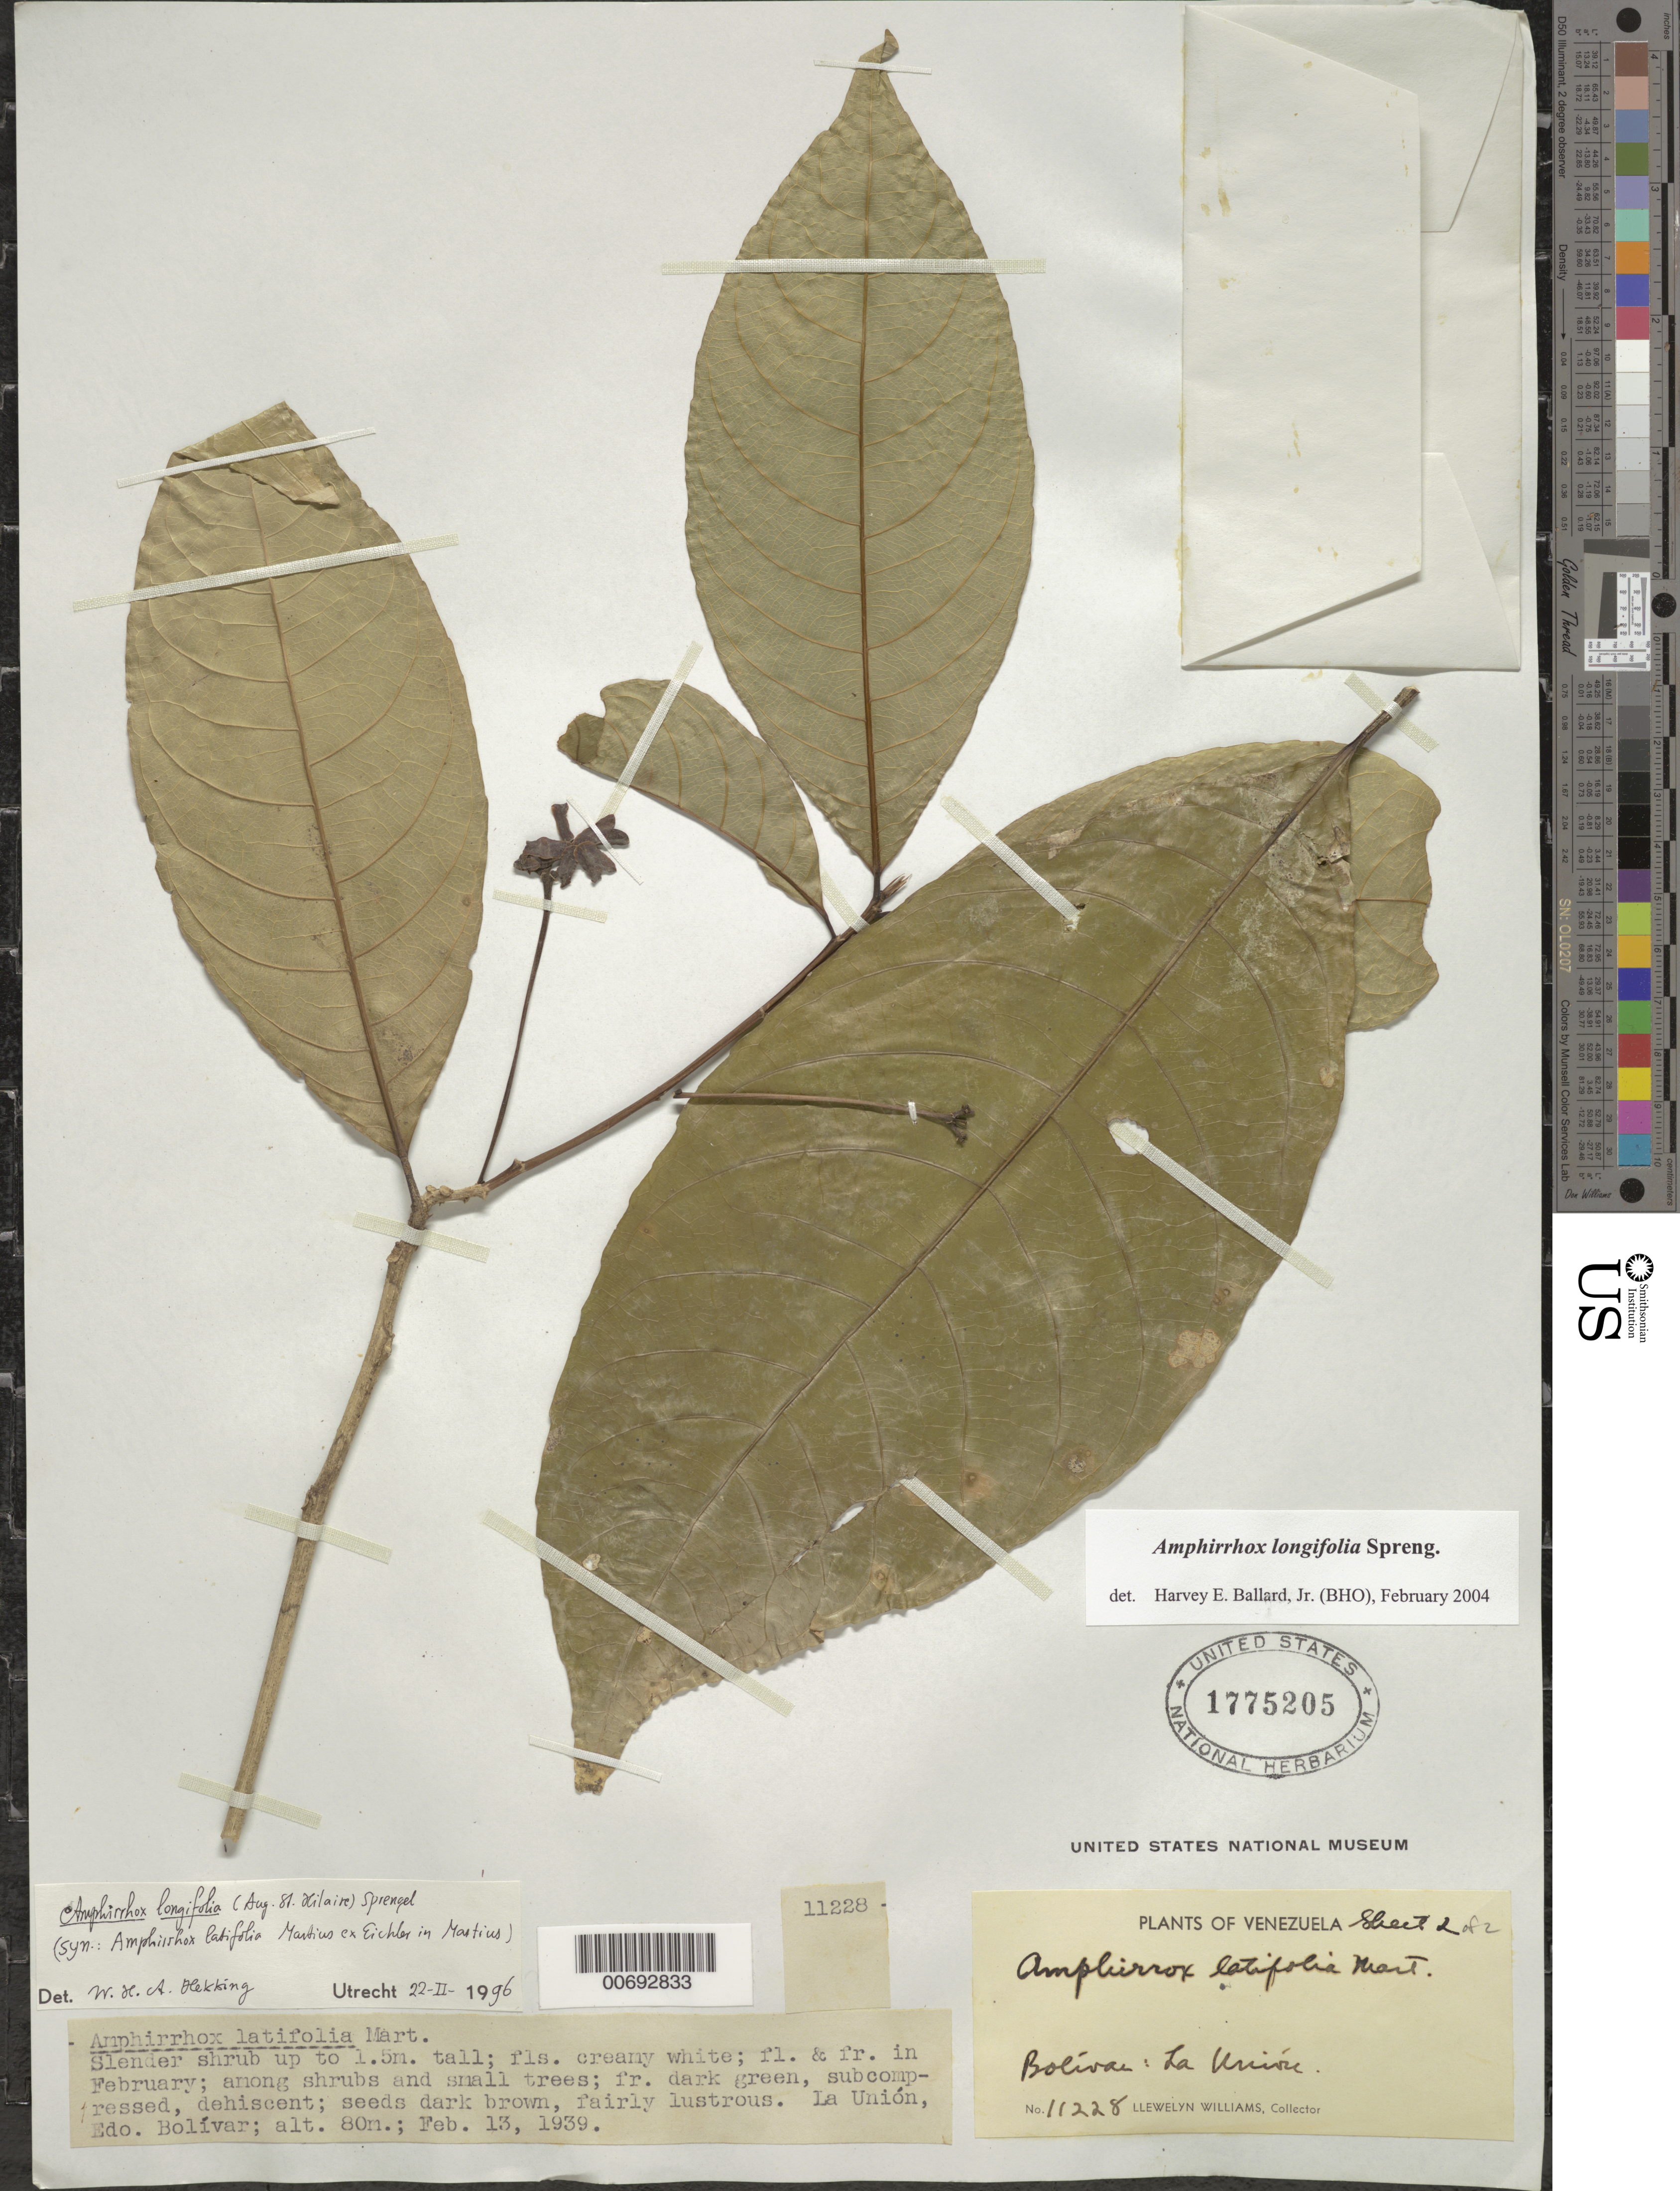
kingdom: Plantae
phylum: Tracheophyta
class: Magnoliopsida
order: Malpighiales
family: Violaceae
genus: Amphirrhox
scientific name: Amphirrhox longifolia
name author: (A. St.-Hil.) Spreng.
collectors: Ll. Williams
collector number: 11228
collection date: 1939-02-13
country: Venezuela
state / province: Bolivar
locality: La Unión.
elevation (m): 80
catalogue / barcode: US 1775205